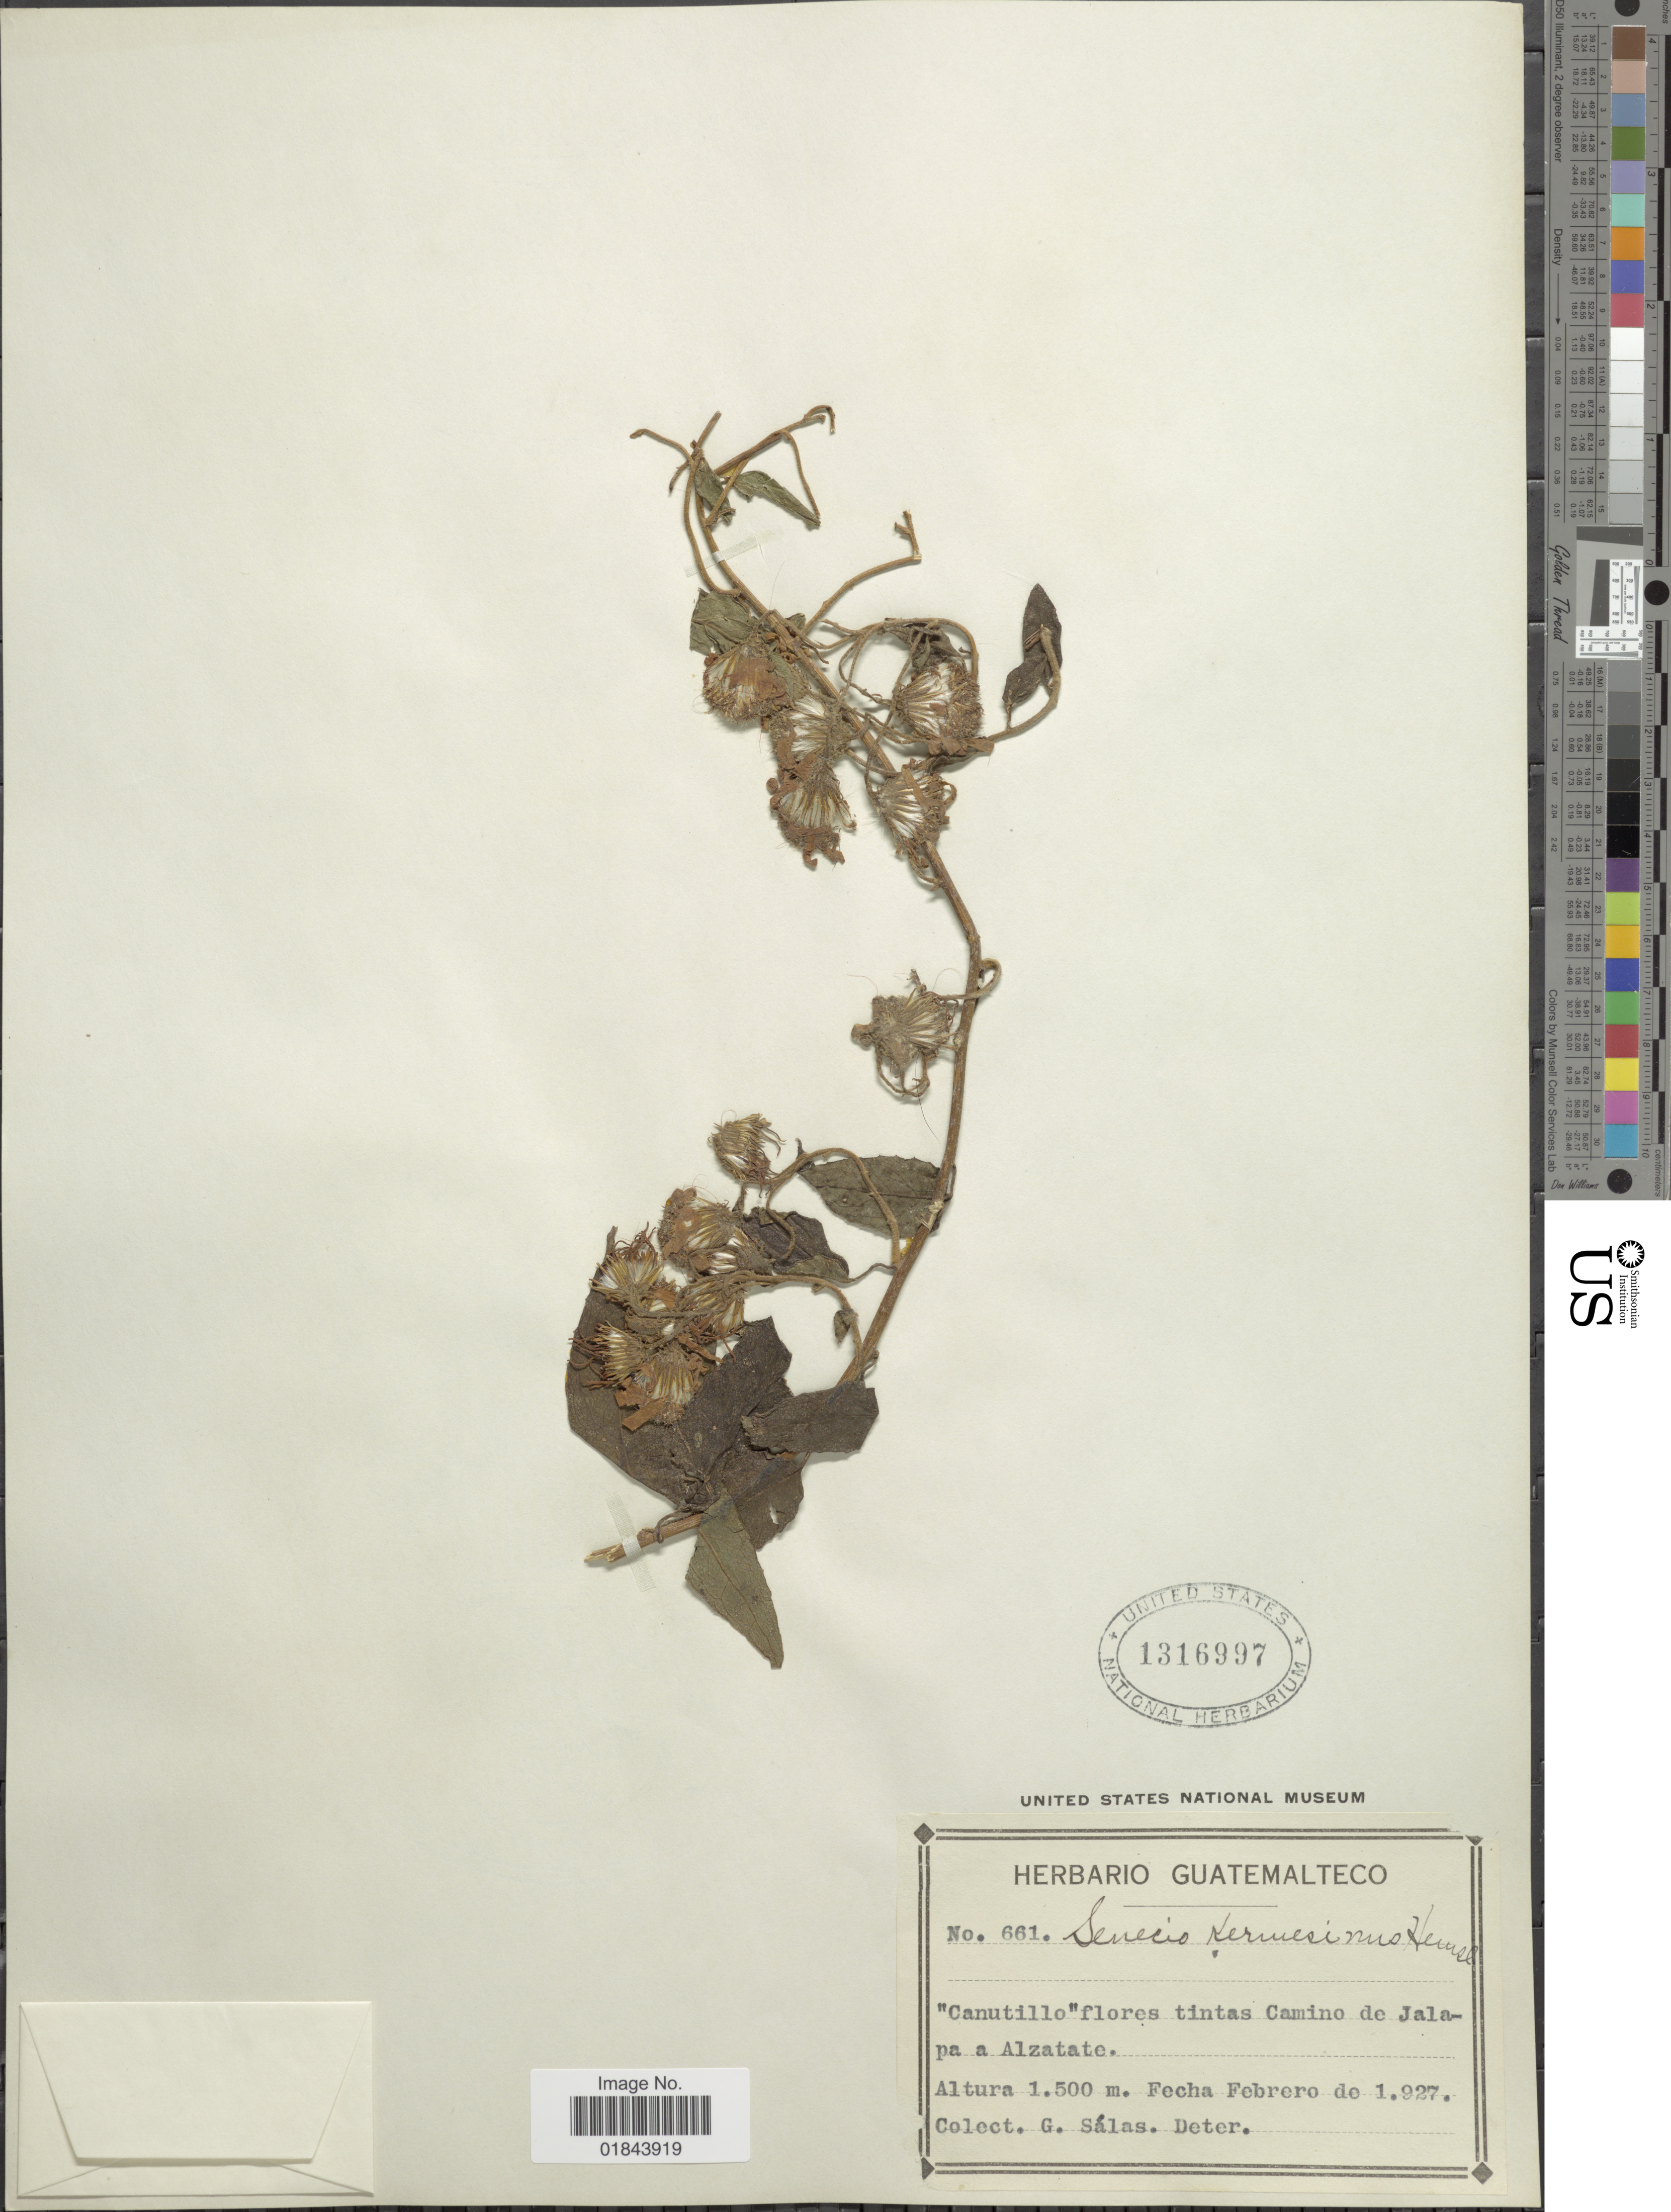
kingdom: Plantae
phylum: Tracheophyta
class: Magnoliopsida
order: Asterales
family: Asteraceae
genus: Pseudogynoxys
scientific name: Pseudogynoxys haenkei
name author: (DC.) Cabrera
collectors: G. Salas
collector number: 661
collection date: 1927-02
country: Guatemala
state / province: Jalapa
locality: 'Canutillo' flores tintas Camino de Jalapa a Alzatate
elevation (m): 1500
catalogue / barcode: US 1316997